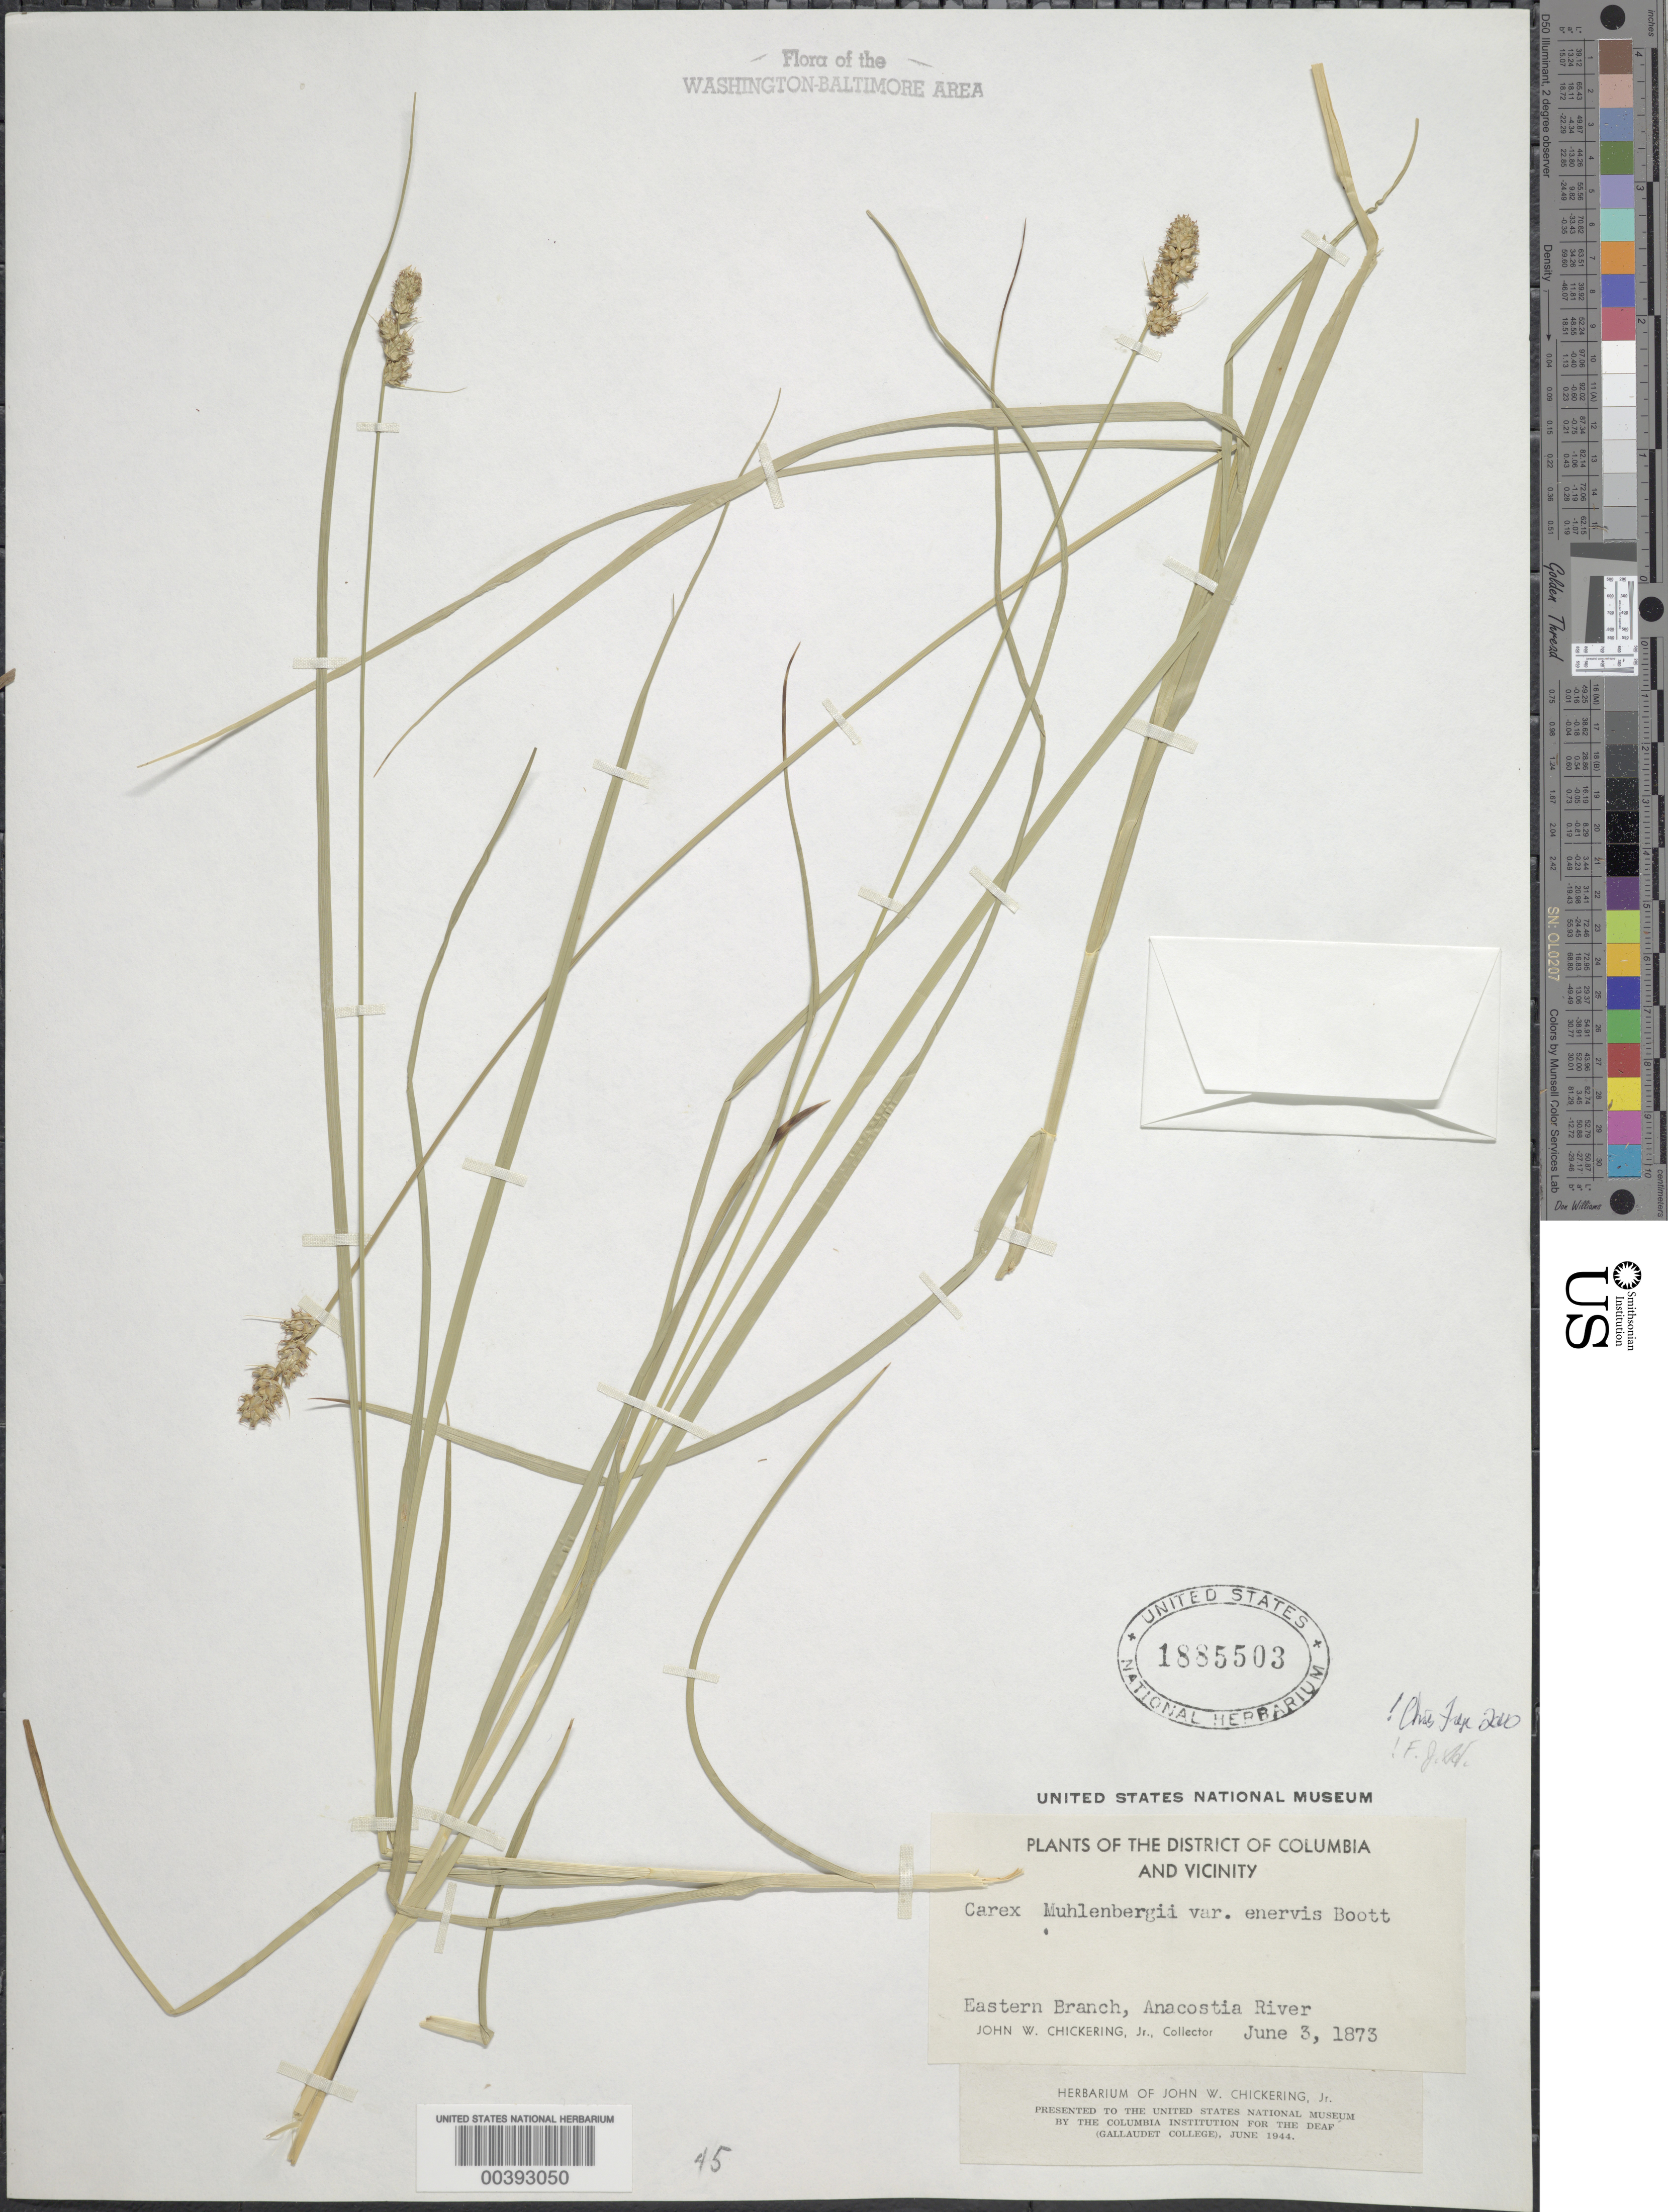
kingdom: Plantae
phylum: Tracheophyta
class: Liliopsida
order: Poales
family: Cyperaceae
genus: Carex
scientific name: Carex muehlenbergii var. enervis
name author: Boott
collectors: J. Chickering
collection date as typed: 03 Jun 1873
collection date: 1873-06-03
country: United States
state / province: District of Columbia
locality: Eastern Branch, Anacostia River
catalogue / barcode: US 1885503